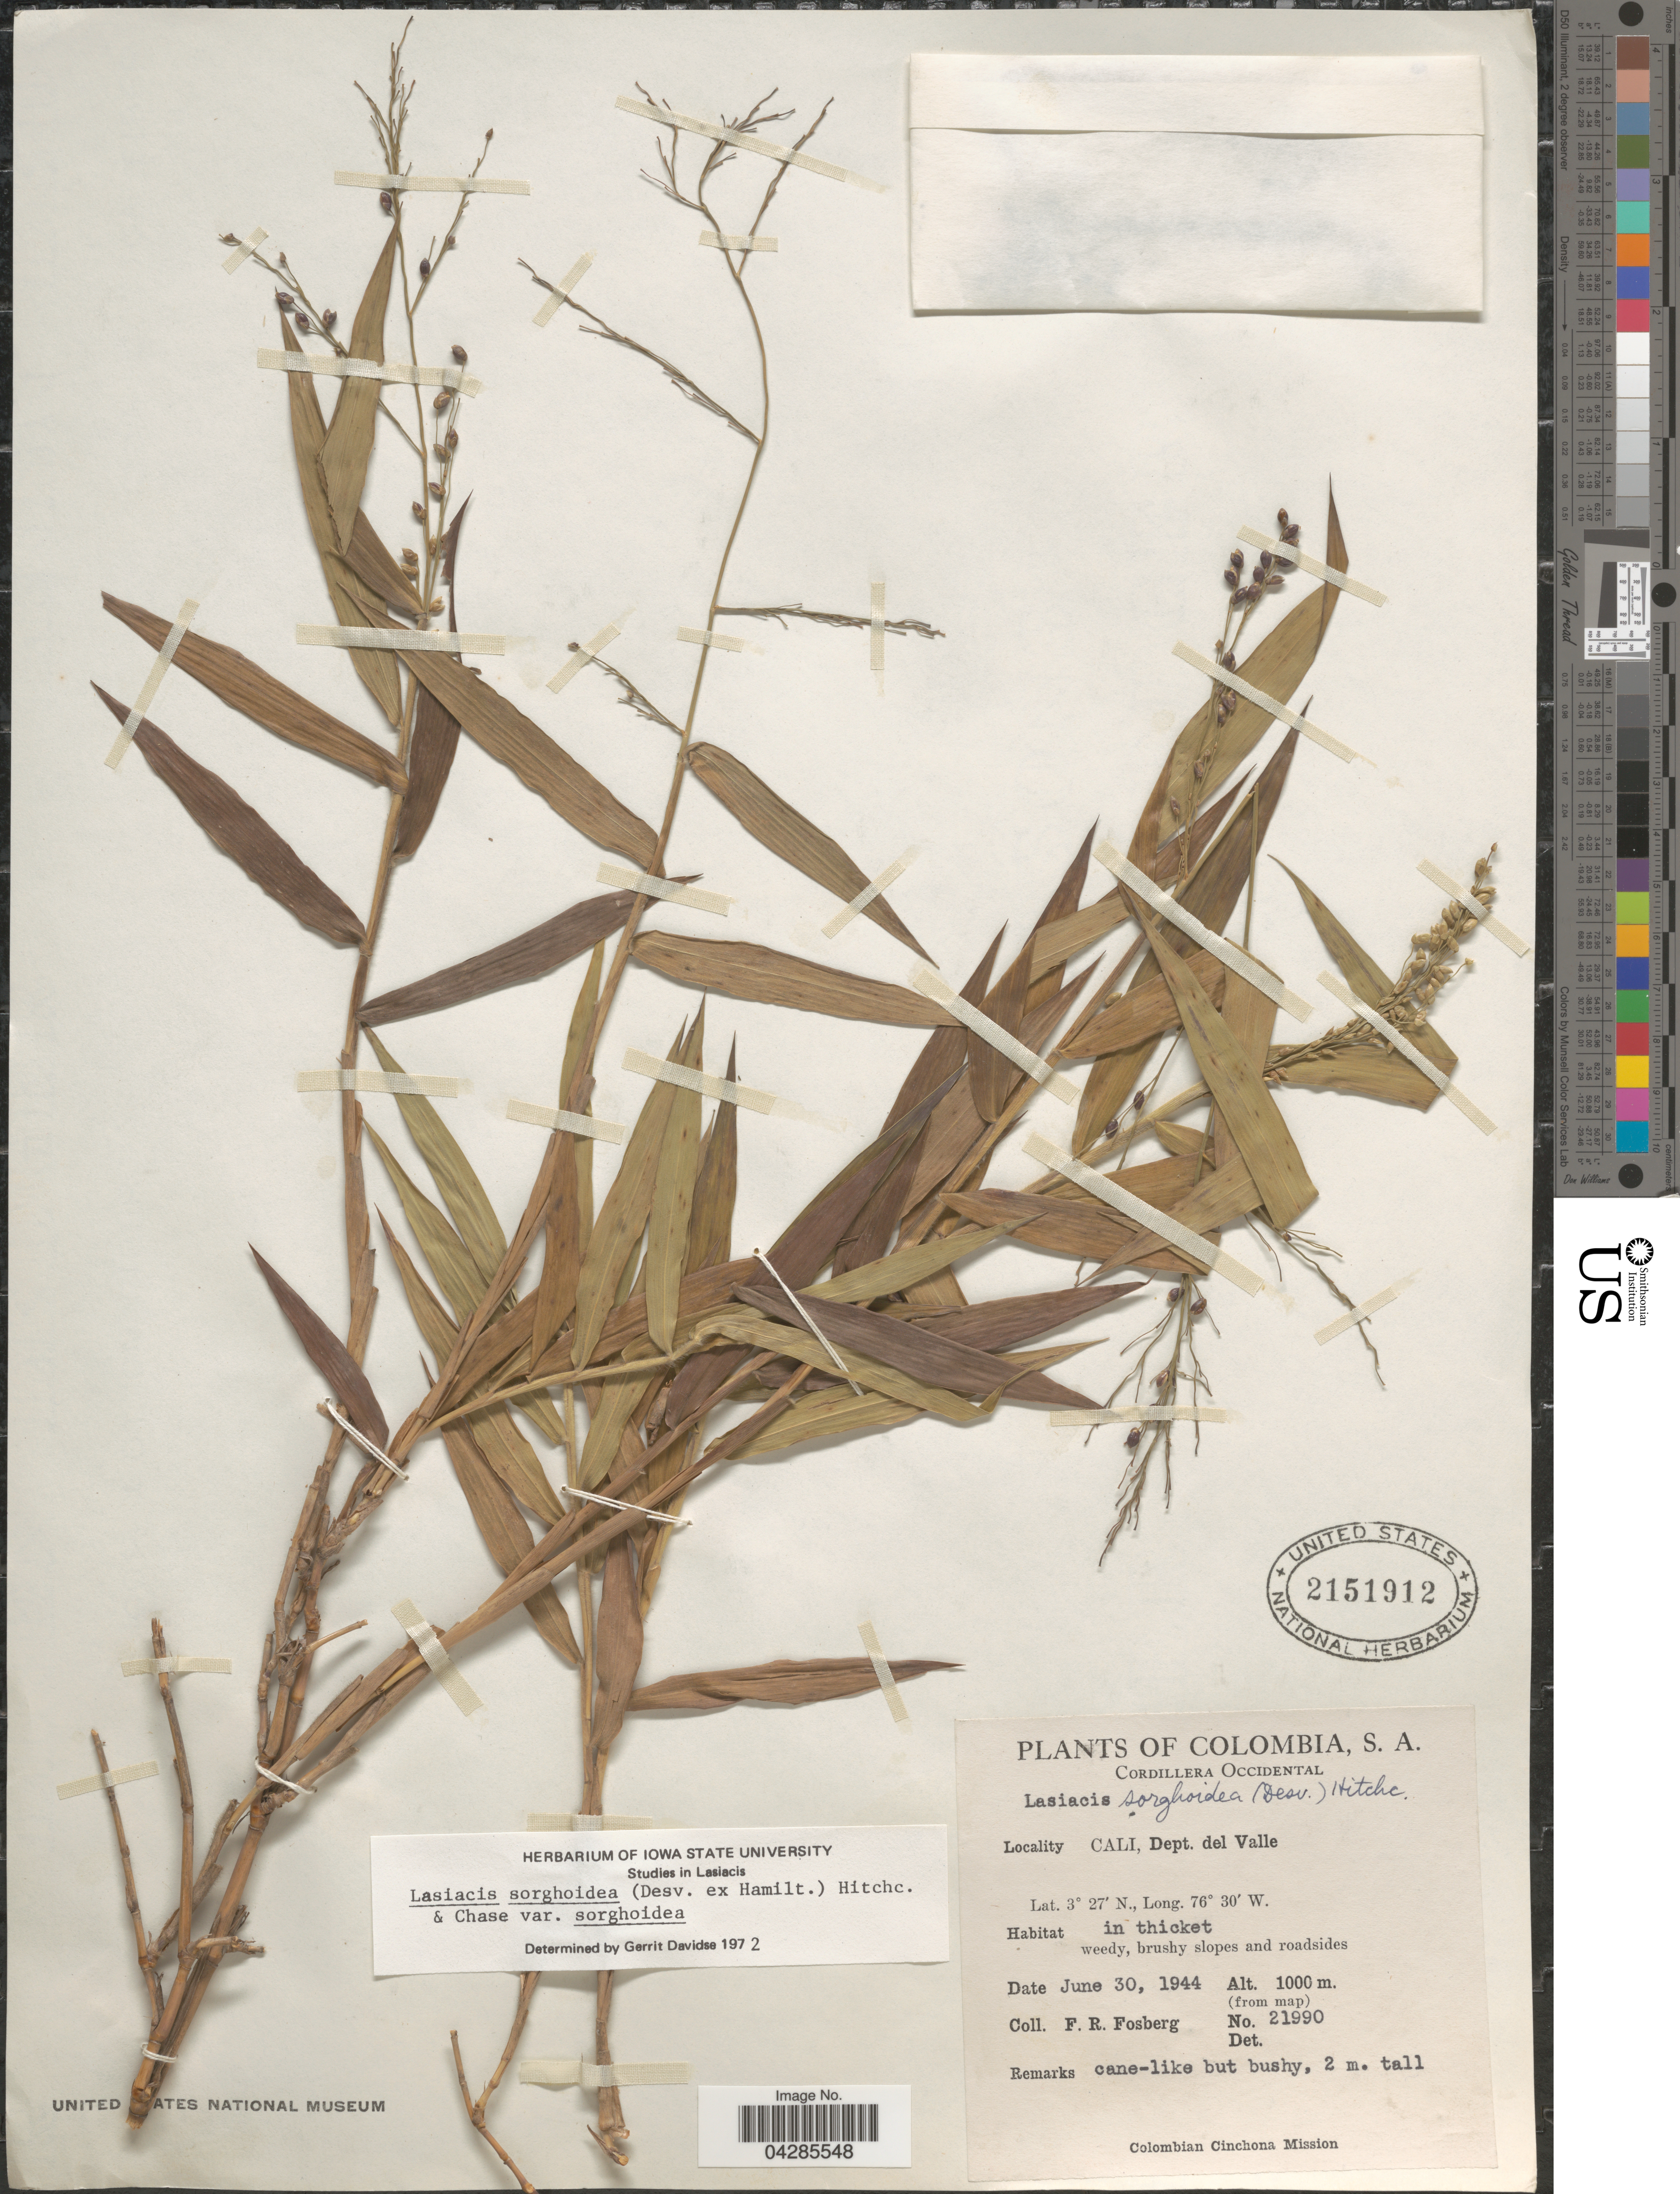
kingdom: Plantae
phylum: Tracheophyta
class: Liliopsida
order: Poales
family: Poaceae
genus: Lasiacis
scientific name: Lasiacis sorghoidea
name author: (Desv. ex Ham.) Hitchc. & Chase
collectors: F. R. Fosberg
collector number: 21990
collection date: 1944-06-30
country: Colombia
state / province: Valle del Cauca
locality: Cordillera Occidental. Cali, Dept. del Valle. Colombian Cinchona Mission.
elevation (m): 1000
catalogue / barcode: US 2151912